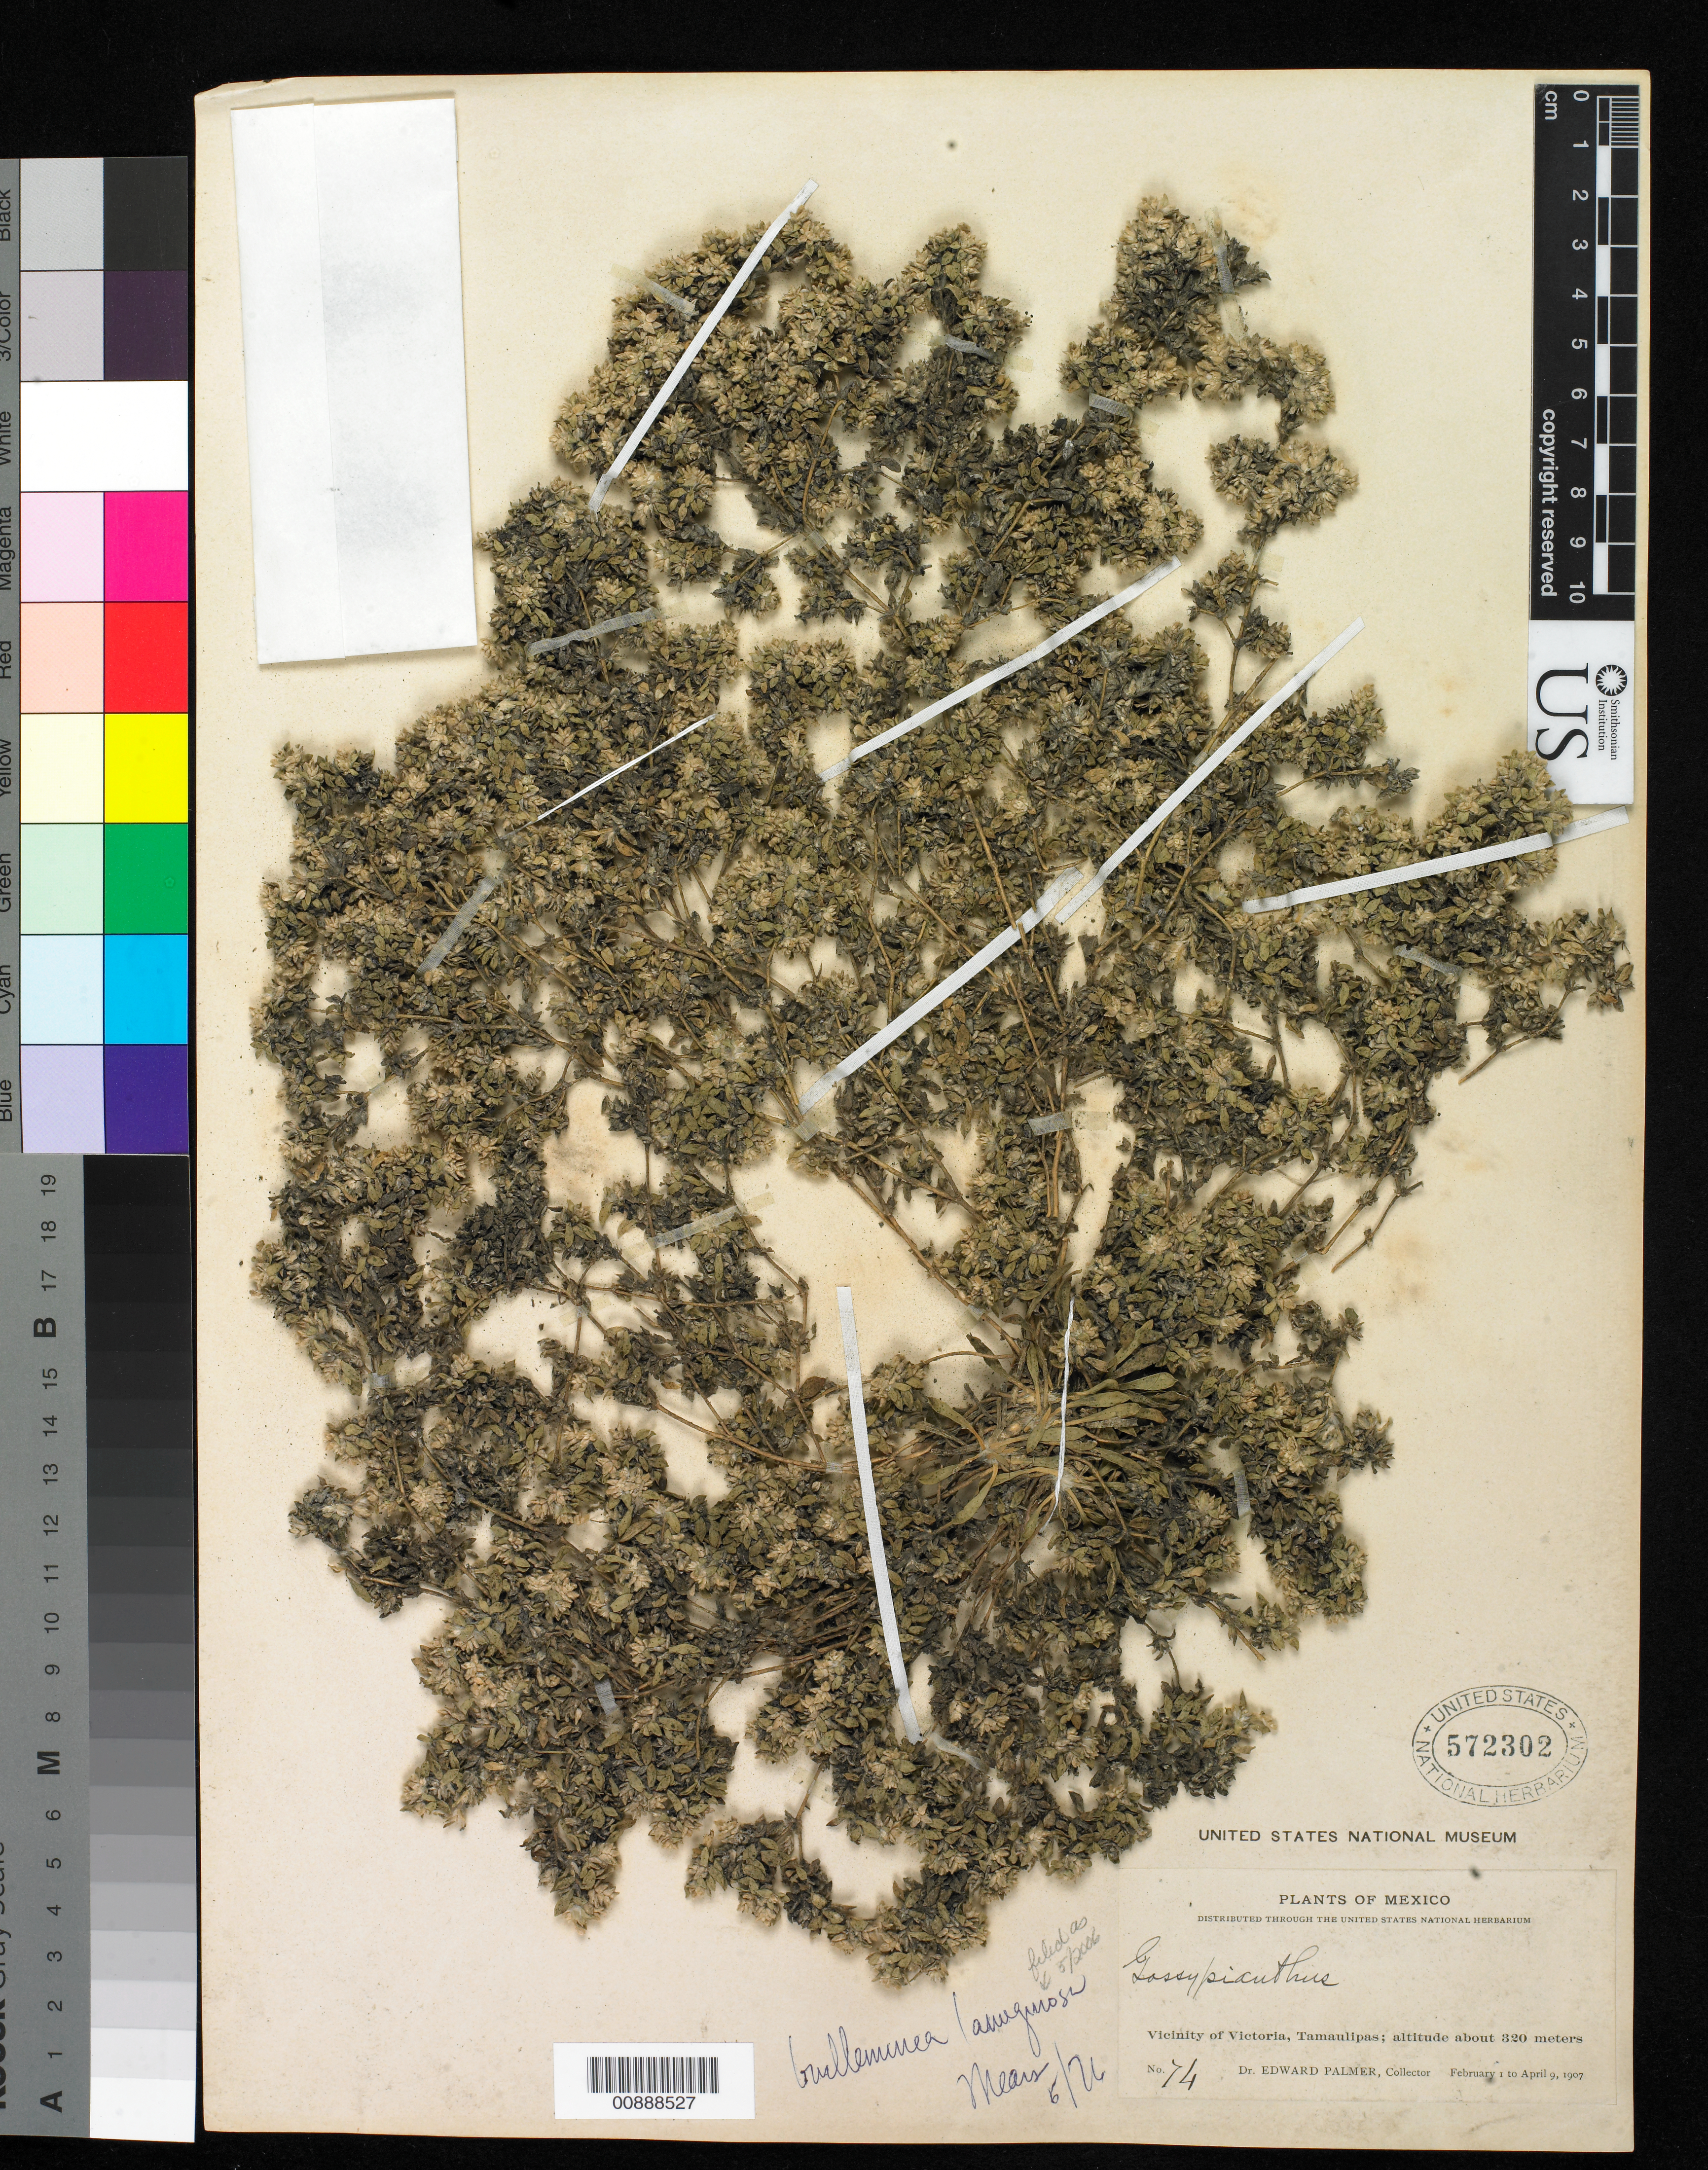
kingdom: Plantae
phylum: Tracheophyta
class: Magnoliopsida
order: Caryophyllales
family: Amaranthaceae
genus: Guilleminea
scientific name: Guilleminea lanuginosa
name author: (Poir.) Benth. & Hook. f.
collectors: E. Palmer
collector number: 74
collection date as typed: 01 Feb 1907 to 09 Apr 1907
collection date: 1907-02-01/1907-04-09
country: Mexico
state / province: Tamaulipas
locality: Vicinity of Victoria.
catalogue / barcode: US 572302